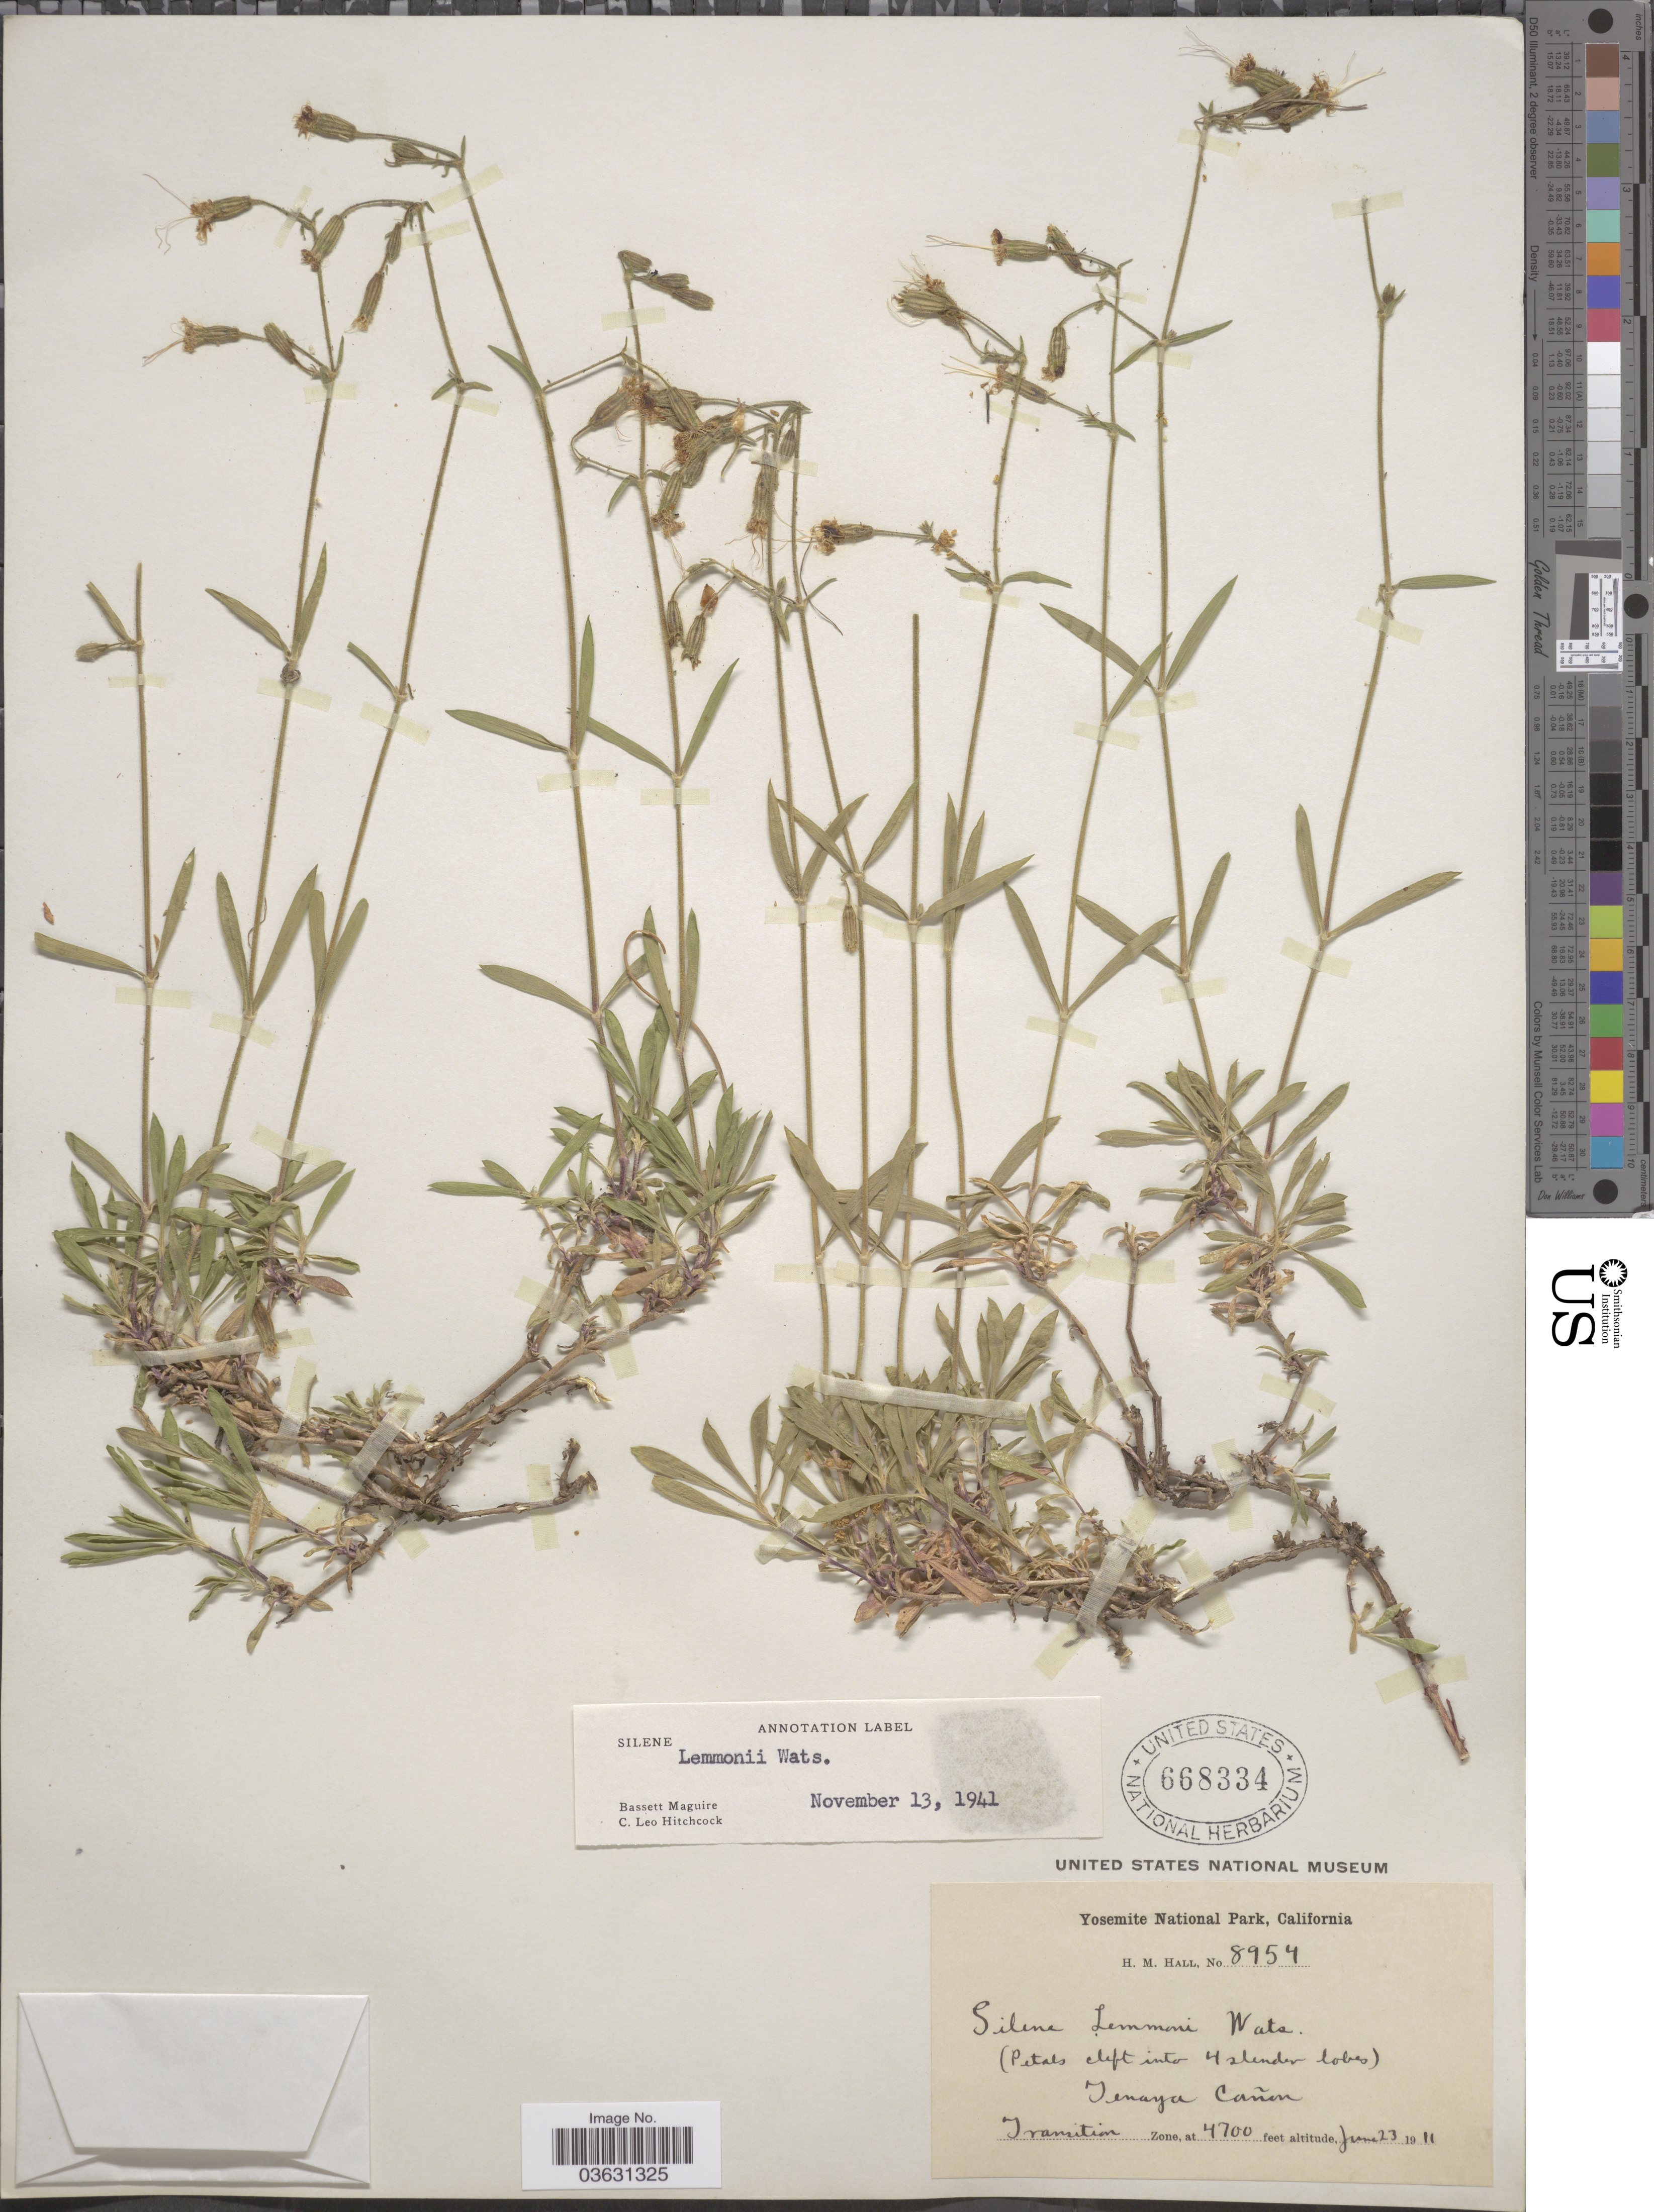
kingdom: Plantae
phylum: Tracheophyta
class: Magnoliopsida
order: Caryophyllales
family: Caryophyllaceae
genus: Silene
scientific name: Silene lemmonii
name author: S. Watson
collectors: H. M. Hall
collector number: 8954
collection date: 1911-06-23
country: United States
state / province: California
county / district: Mariposa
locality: Yosemite National Park. Tenaya Cañon. Transition Zone.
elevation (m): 1433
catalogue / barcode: US 668334